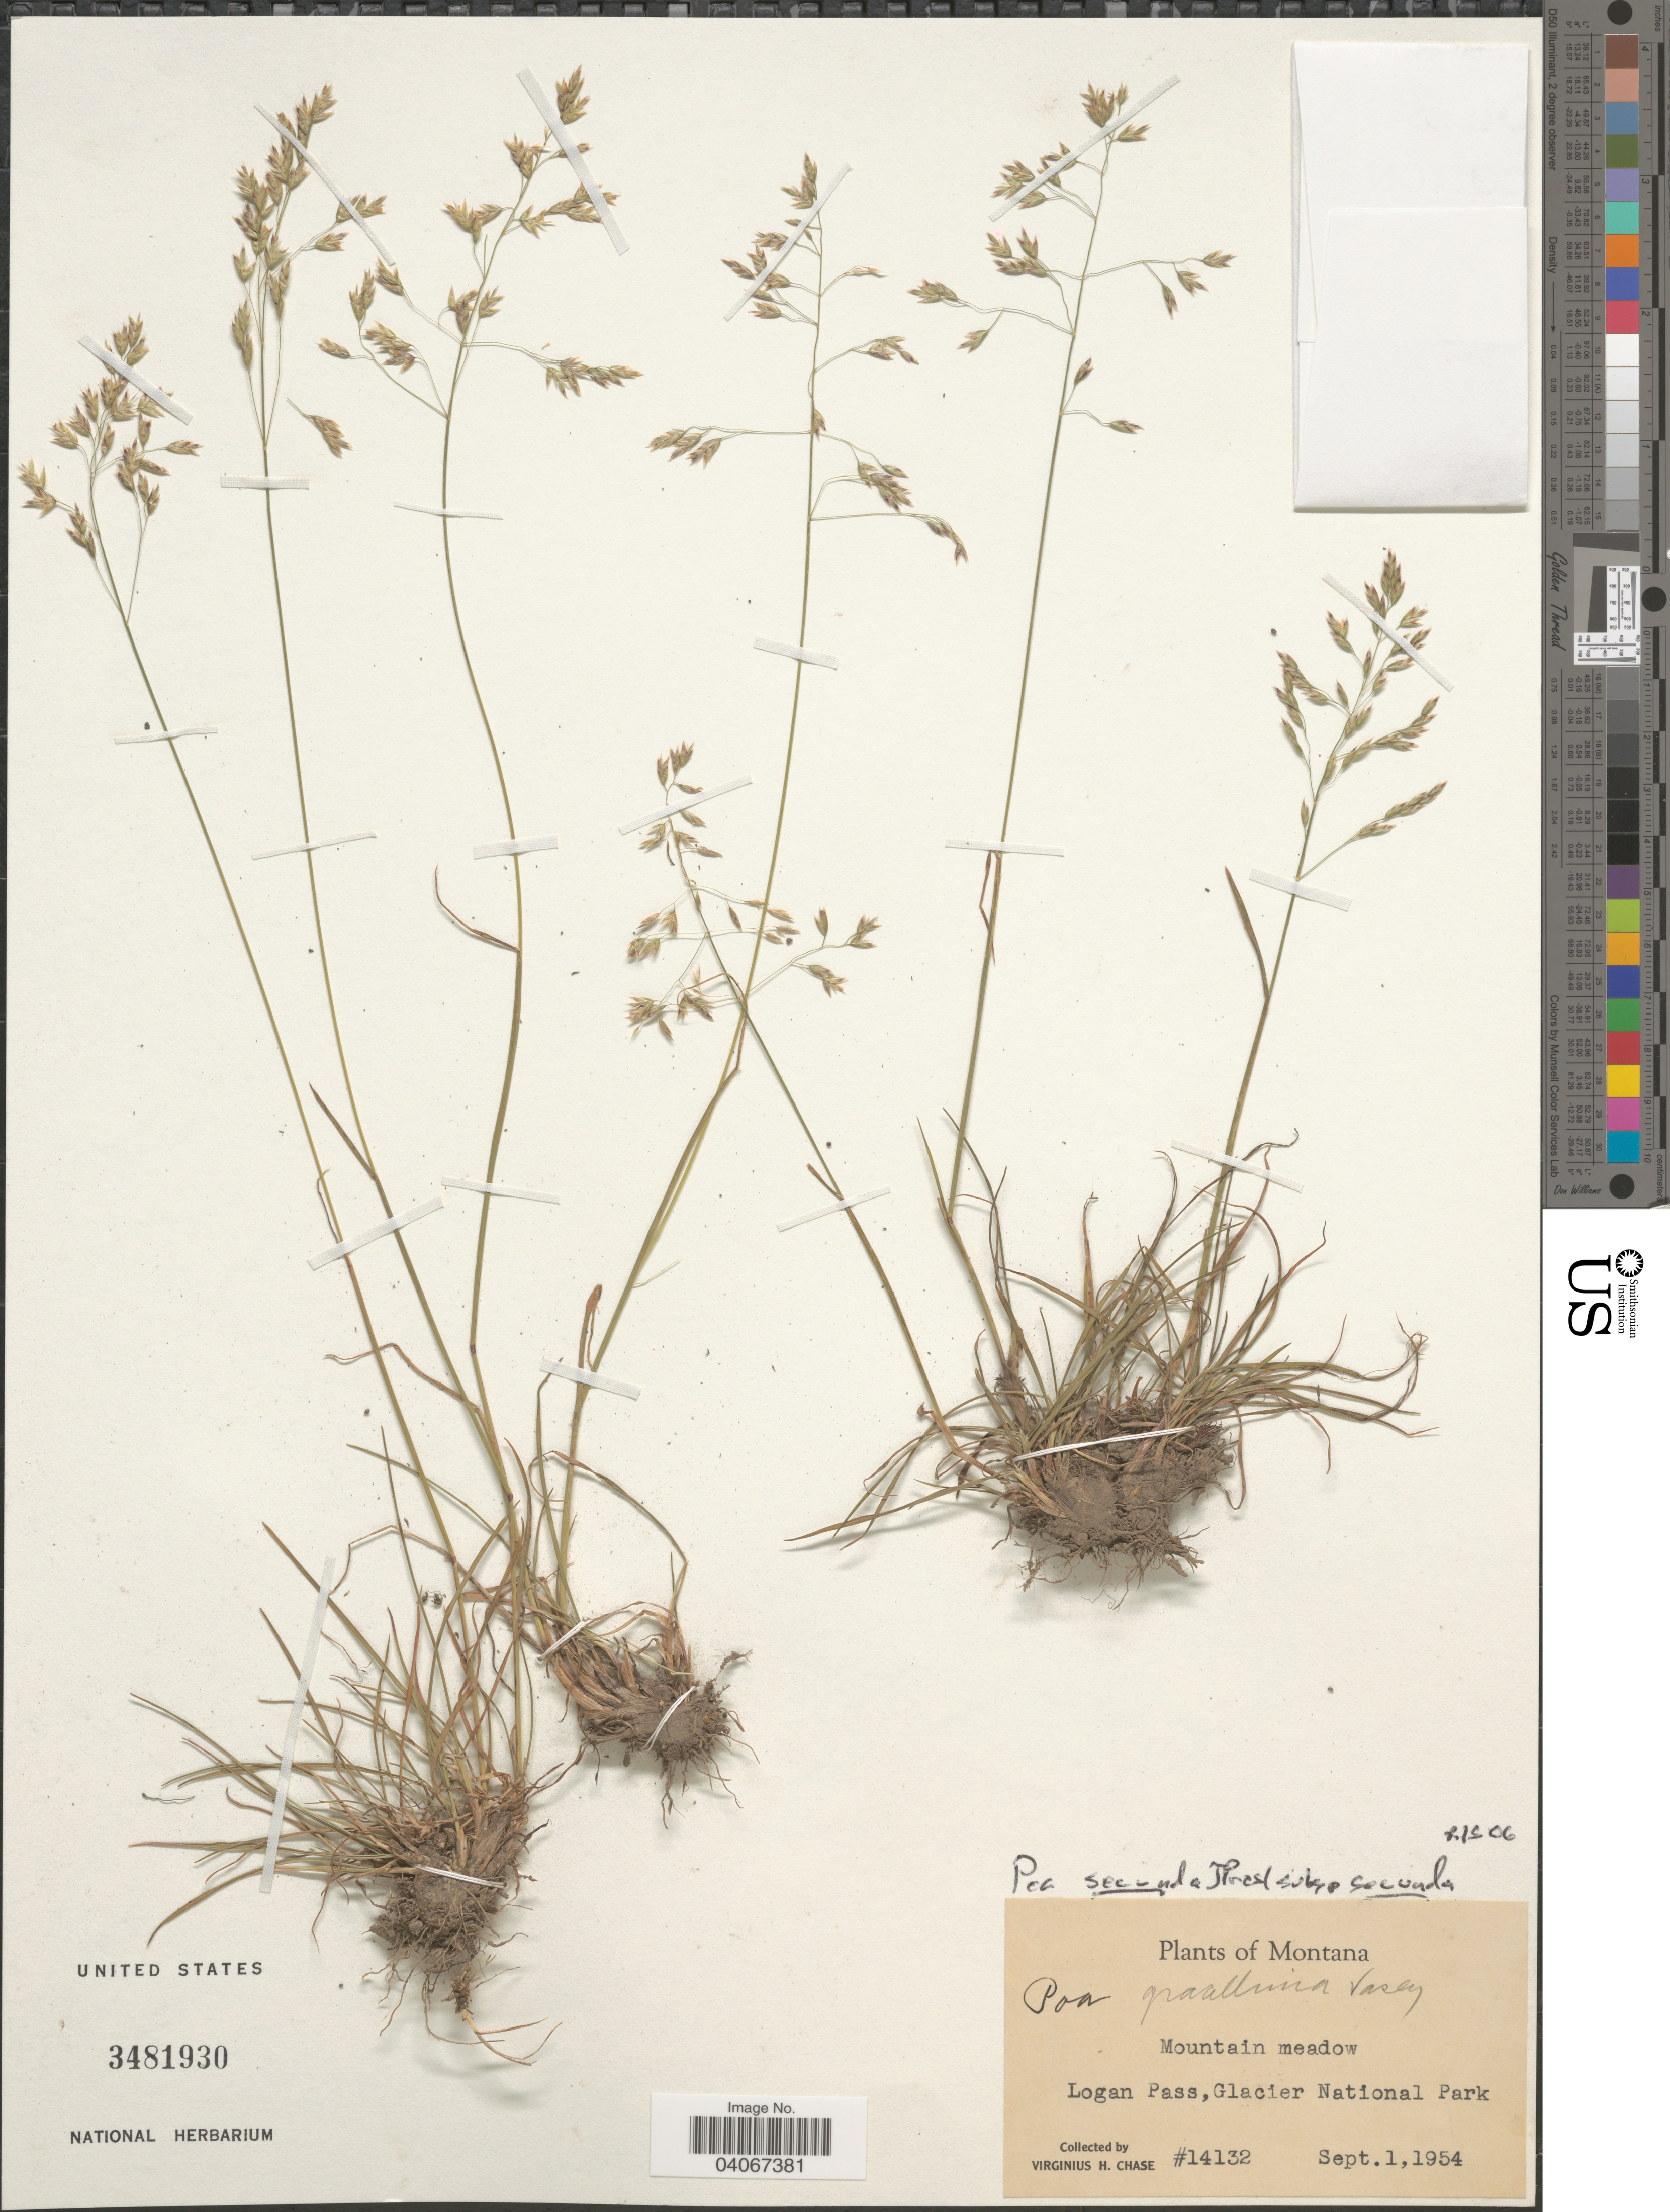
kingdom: Plantae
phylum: Tracheophyta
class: Liliopsida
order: Poales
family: Poaceae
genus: Poa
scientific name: Poa secunda subsp. secunda var. secunda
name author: J. Presl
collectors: V. H. Chase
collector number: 14132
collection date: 1954-09-01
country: United States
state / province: Montana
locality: Mountain meadow. Logan Pass, Glacier National Park.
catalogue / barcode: US 3481930